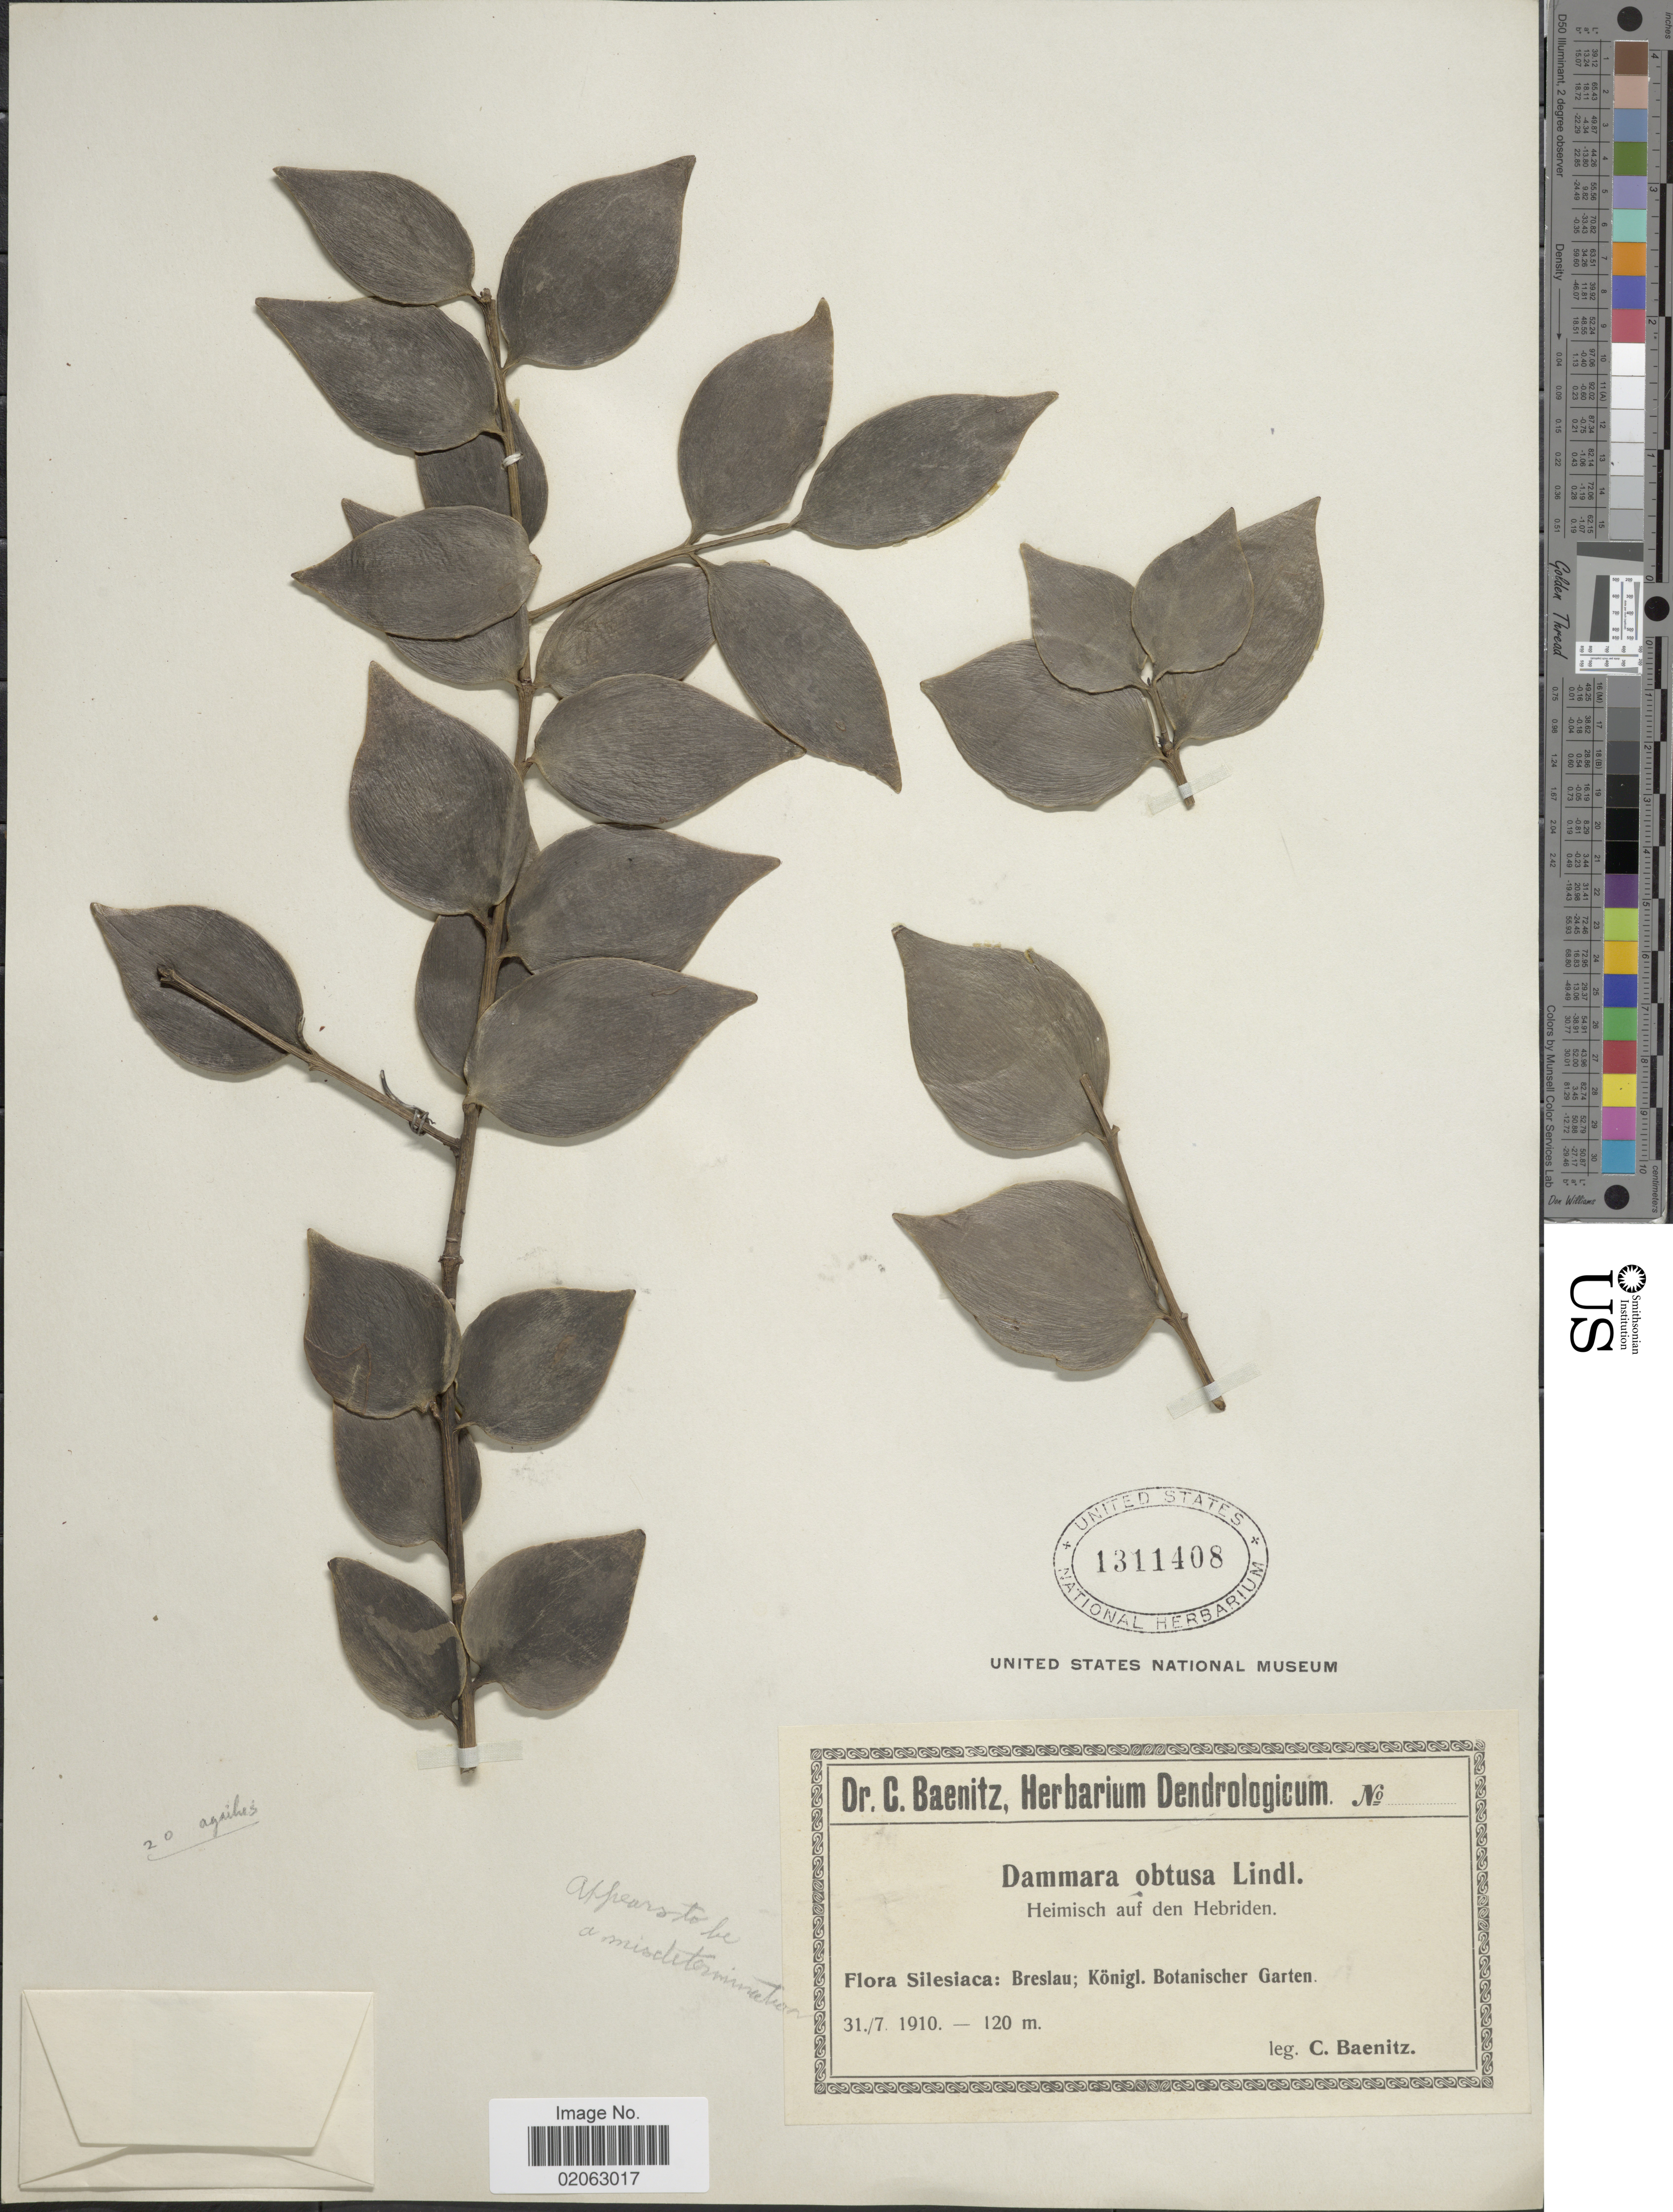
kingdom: Plantae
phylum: Tracheophyta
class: Pinopsida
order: Pinales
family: Araucariaceae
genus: Agathis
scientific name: Agathis sp.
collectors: C. G. Baenitz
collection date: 1910-07-31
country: Poland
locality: Silesiaca: Breslay; Kongl. Botanischer Garten.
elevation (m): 120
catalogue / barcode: US 1311408